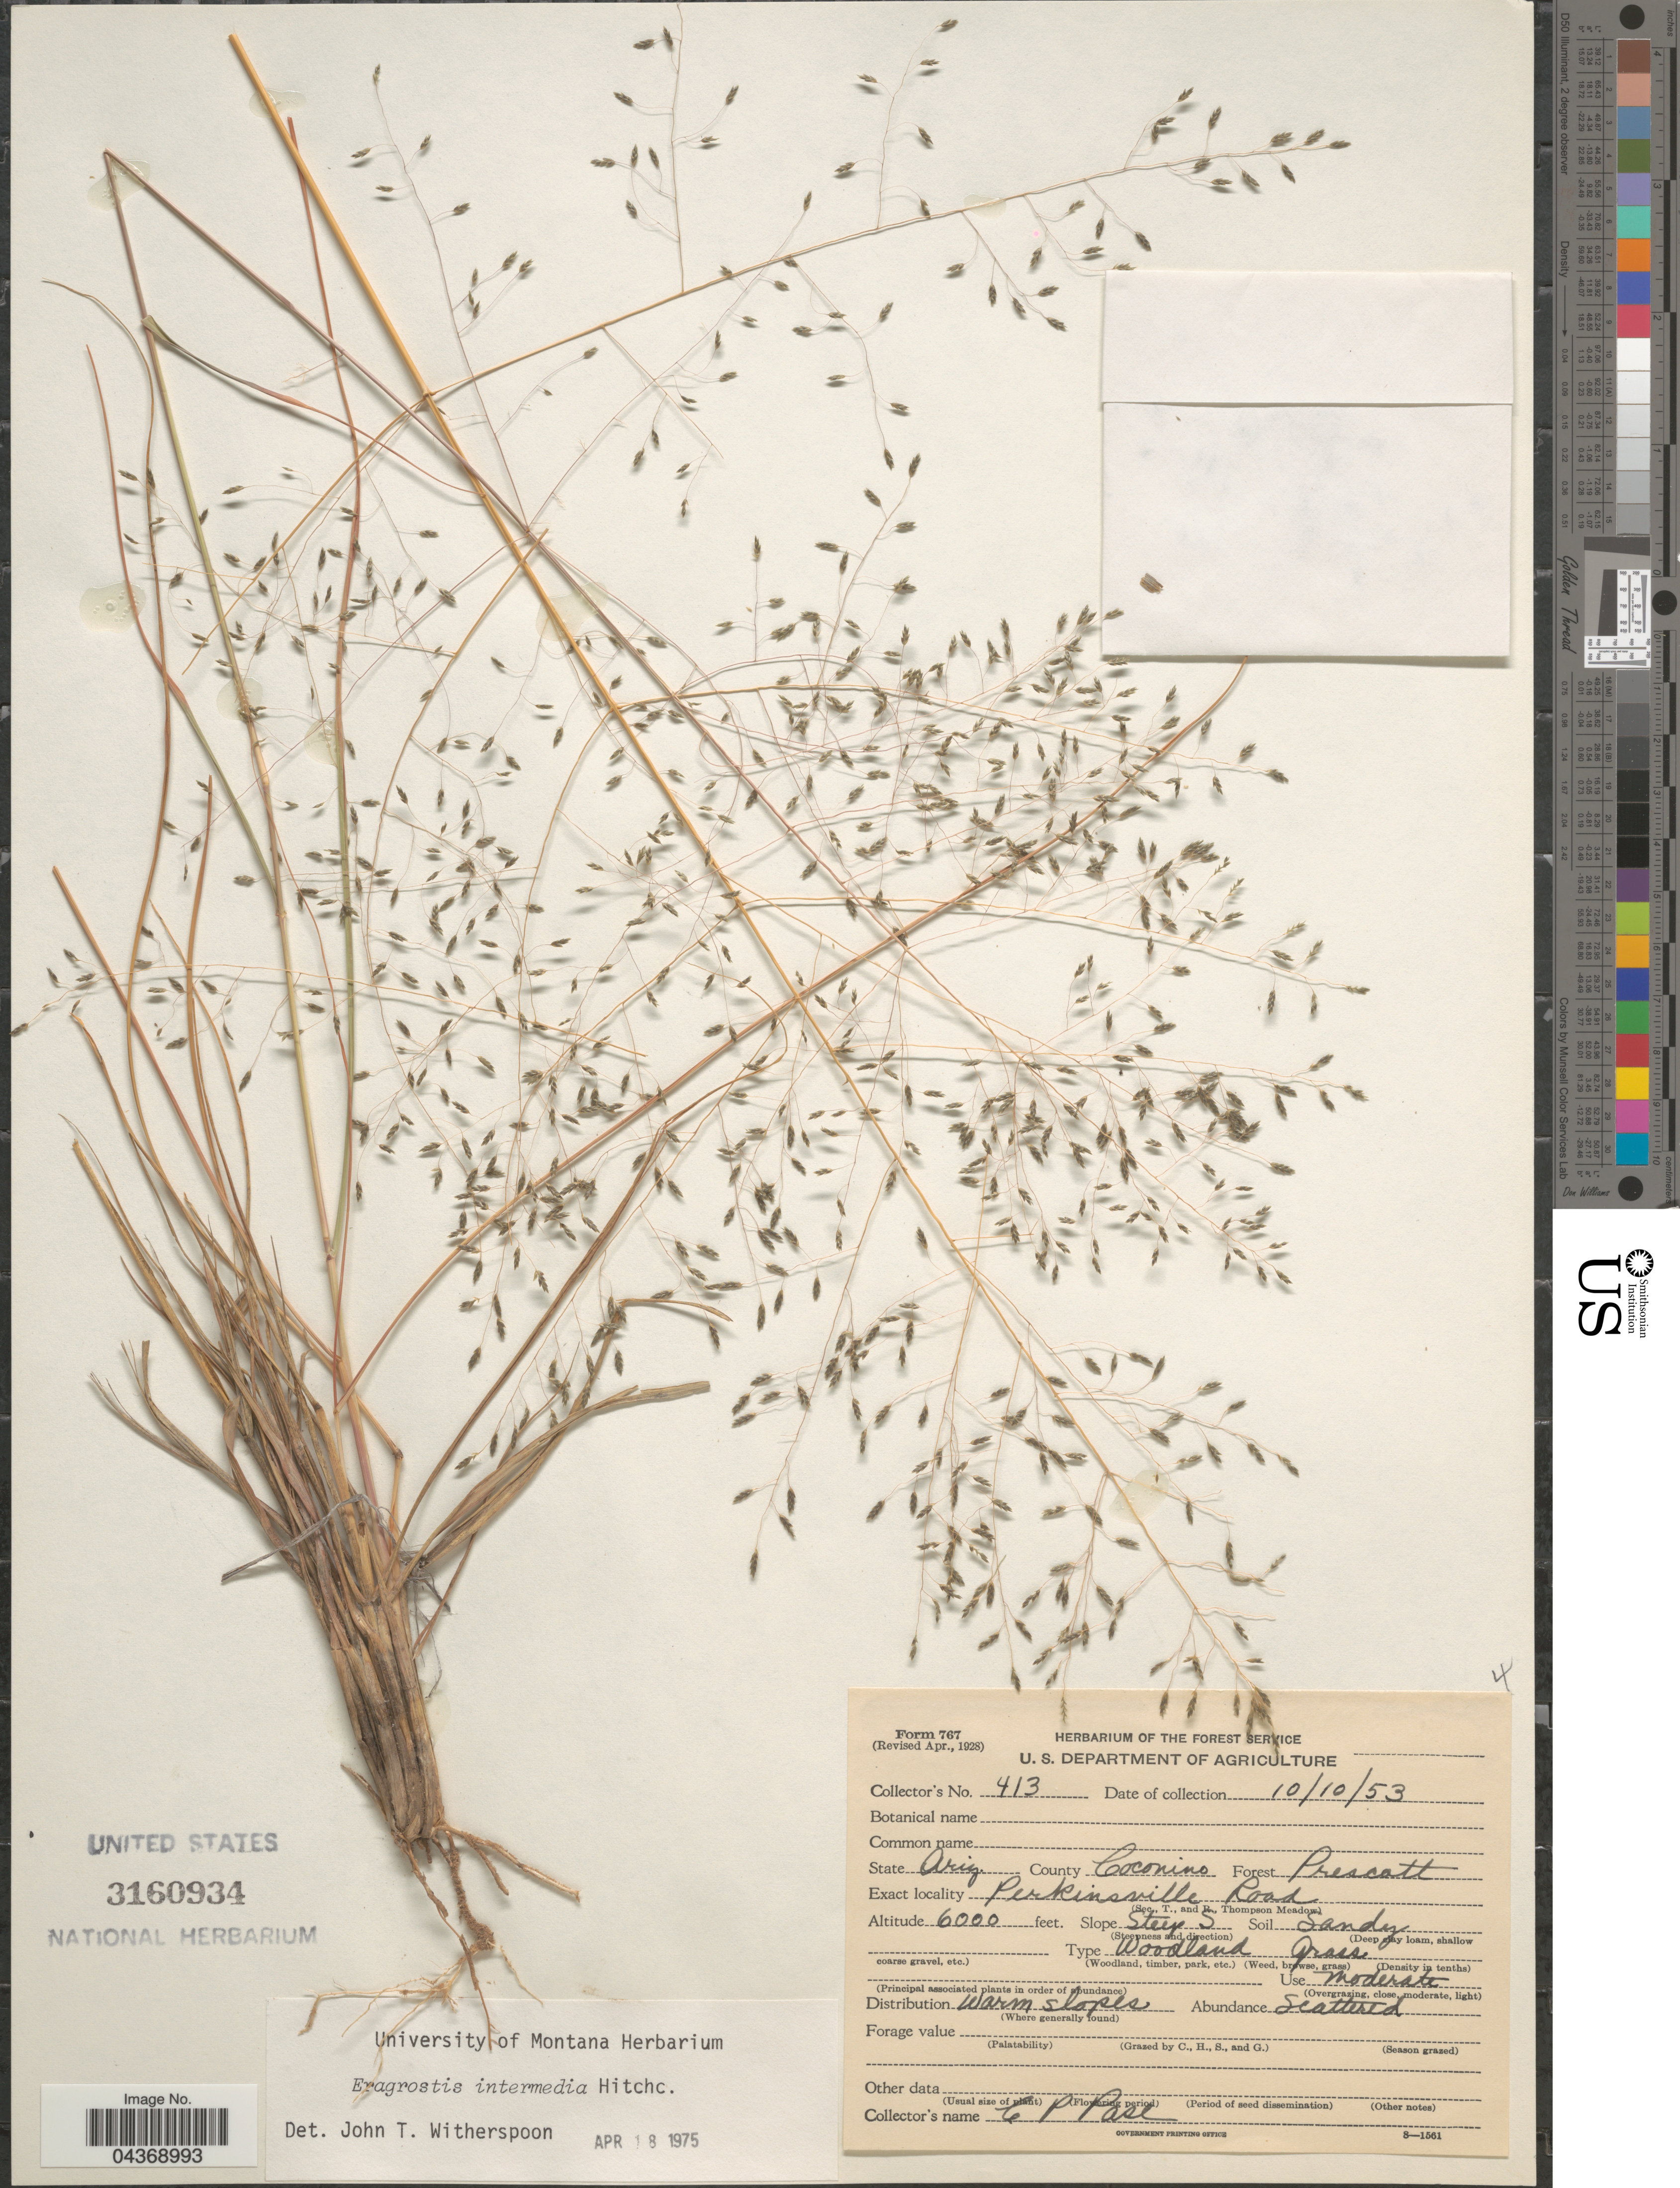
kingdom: Plantae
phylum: Tracheophyta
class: Liliopsida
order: Poales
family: Poaceae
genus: Eragrostis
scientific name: Eragrostis intermedia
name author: Hitchc.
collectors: C. P. Pase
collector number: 413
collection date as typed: Transcribed d/m/y: 10/10/53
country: United States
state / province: Arizona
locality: County Coconino. Forest Prescott. Perkinsville Road. Slope Steep S.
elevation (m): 1829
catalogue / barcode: US 3160934